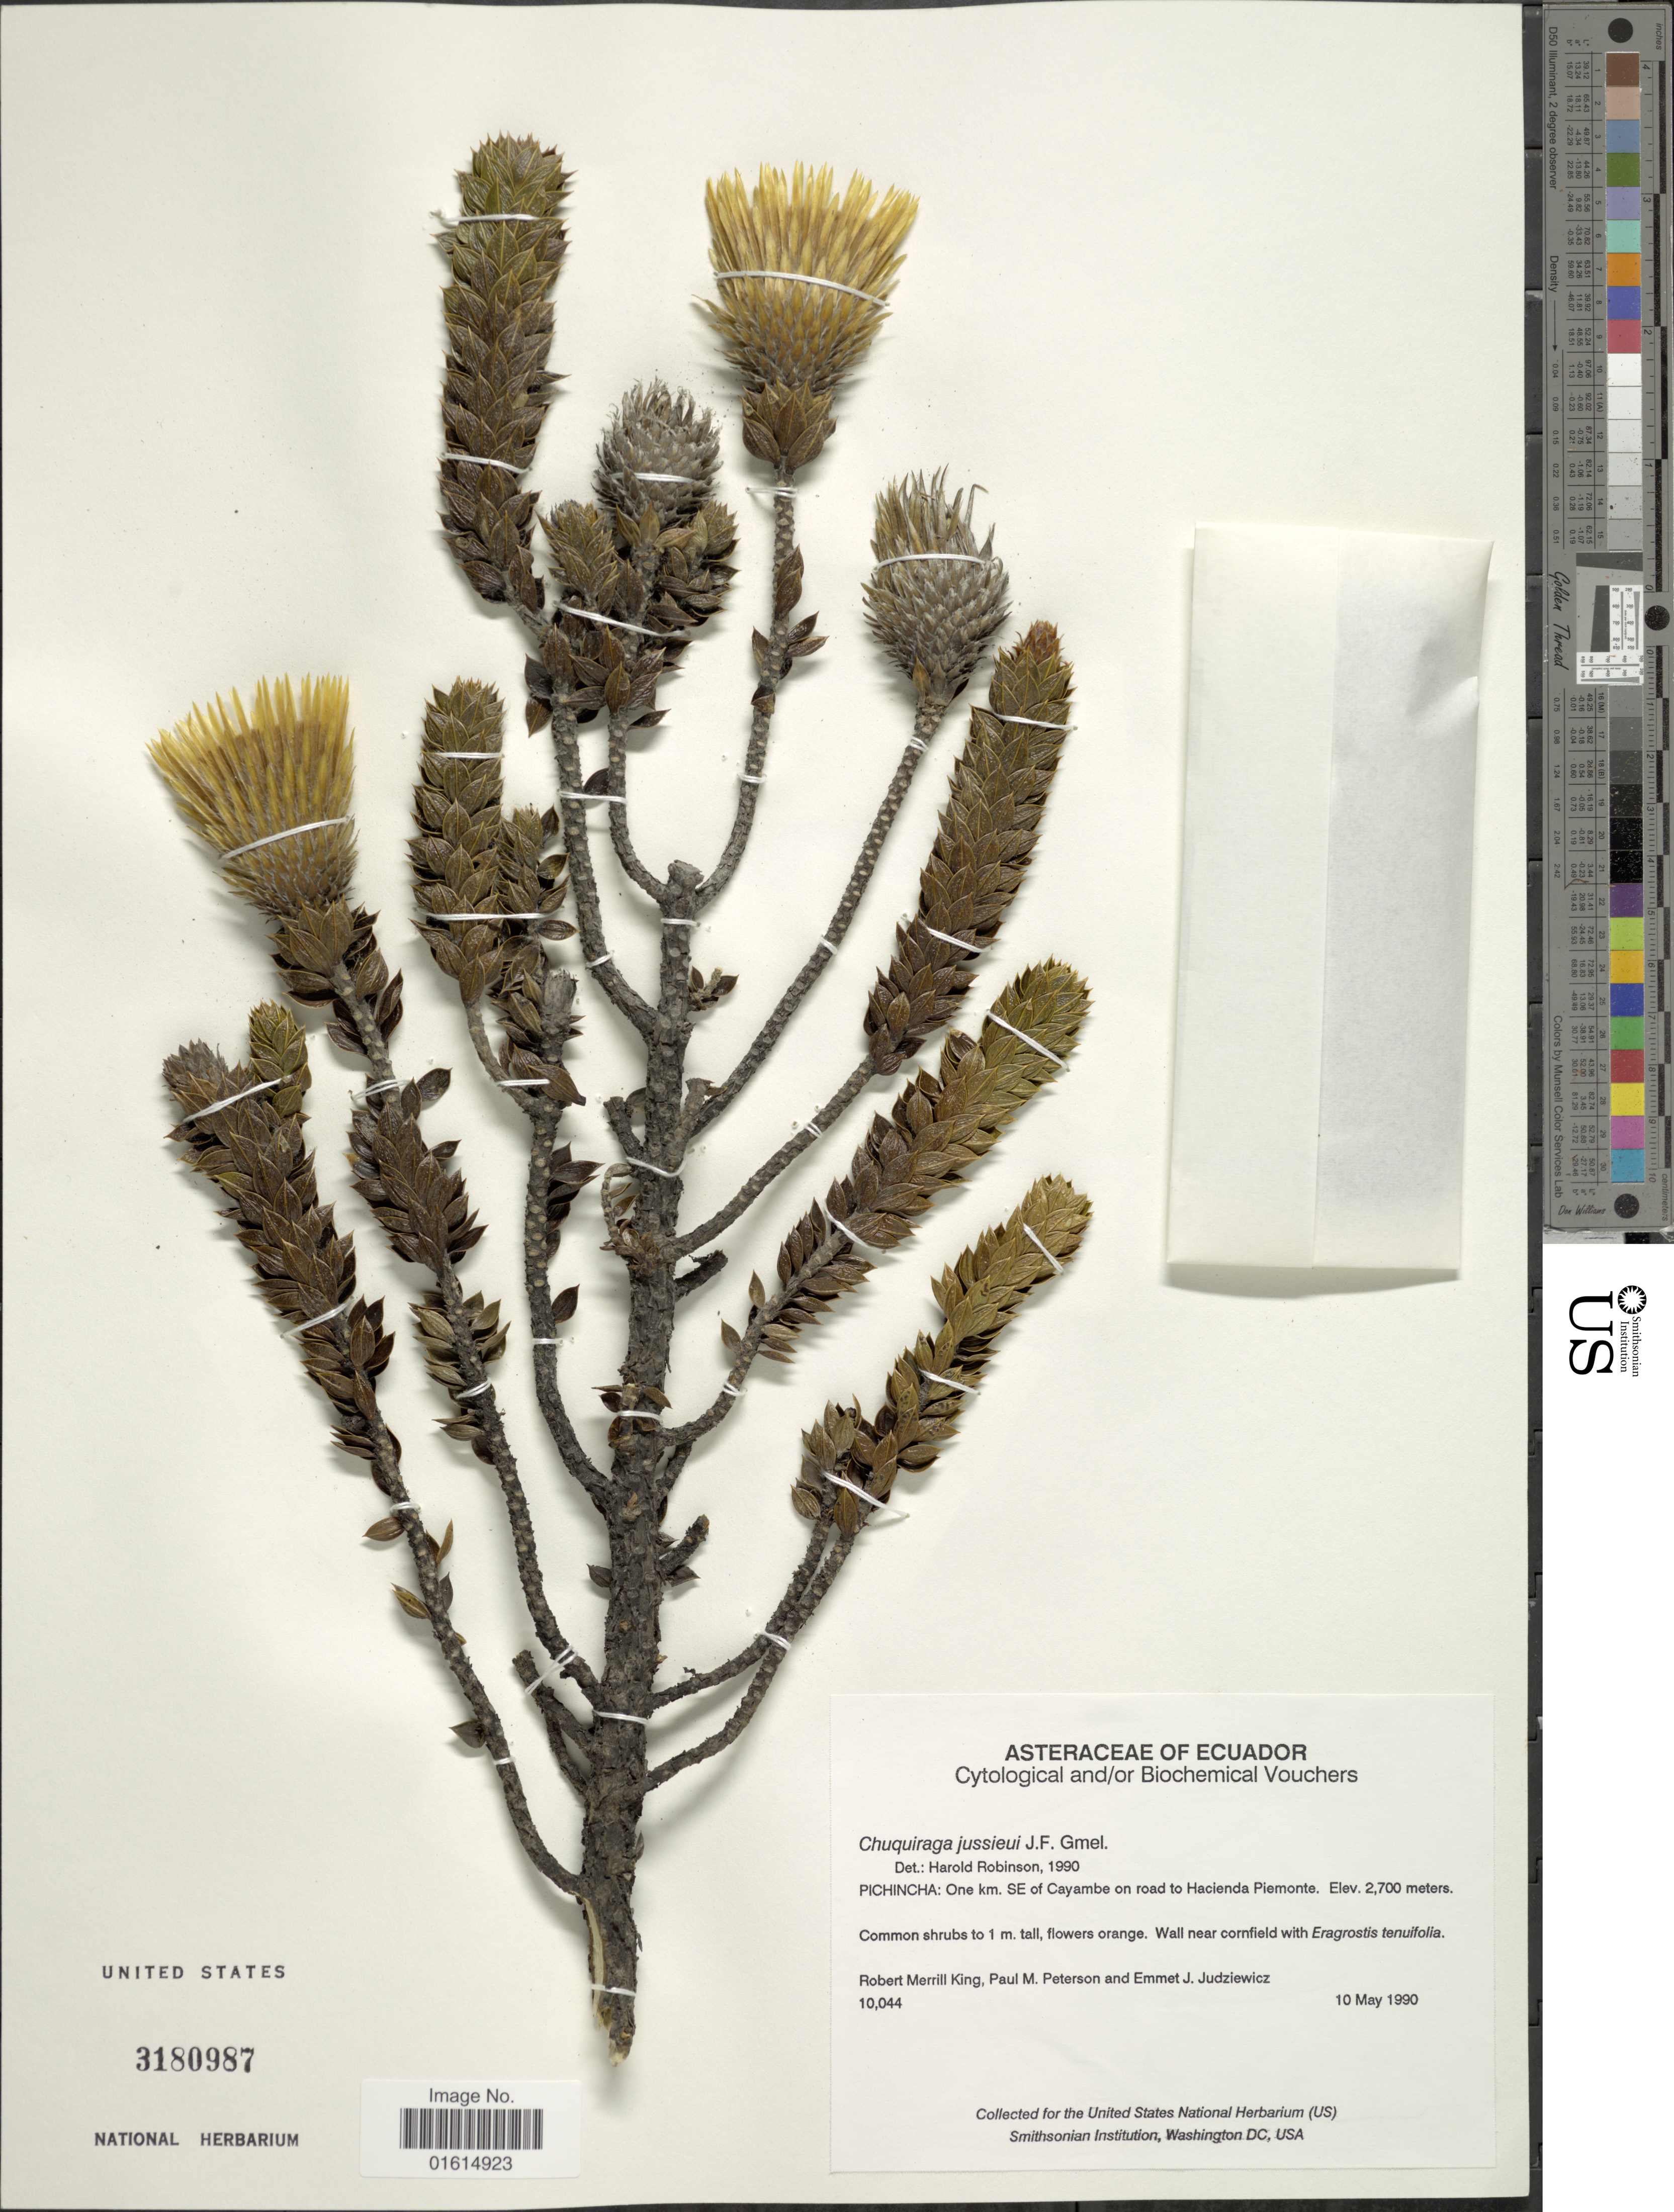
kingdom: Plantae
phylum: Tracheophyta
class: Magnoliopsida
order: Asterales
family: Asteraceae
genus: Chuquiraga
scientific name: Chuquiraga jussieui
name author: J.F. Gmel.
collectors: R. M. King, P. M. Peterson & E. J. Judziewicz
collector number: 10044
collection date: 1990-05-10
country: Ecuador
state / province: Pichincha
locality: Pichincha, one km SE of Cayambe on road to Hacienda Piemonte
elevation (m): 2700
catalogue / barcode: US 3180987